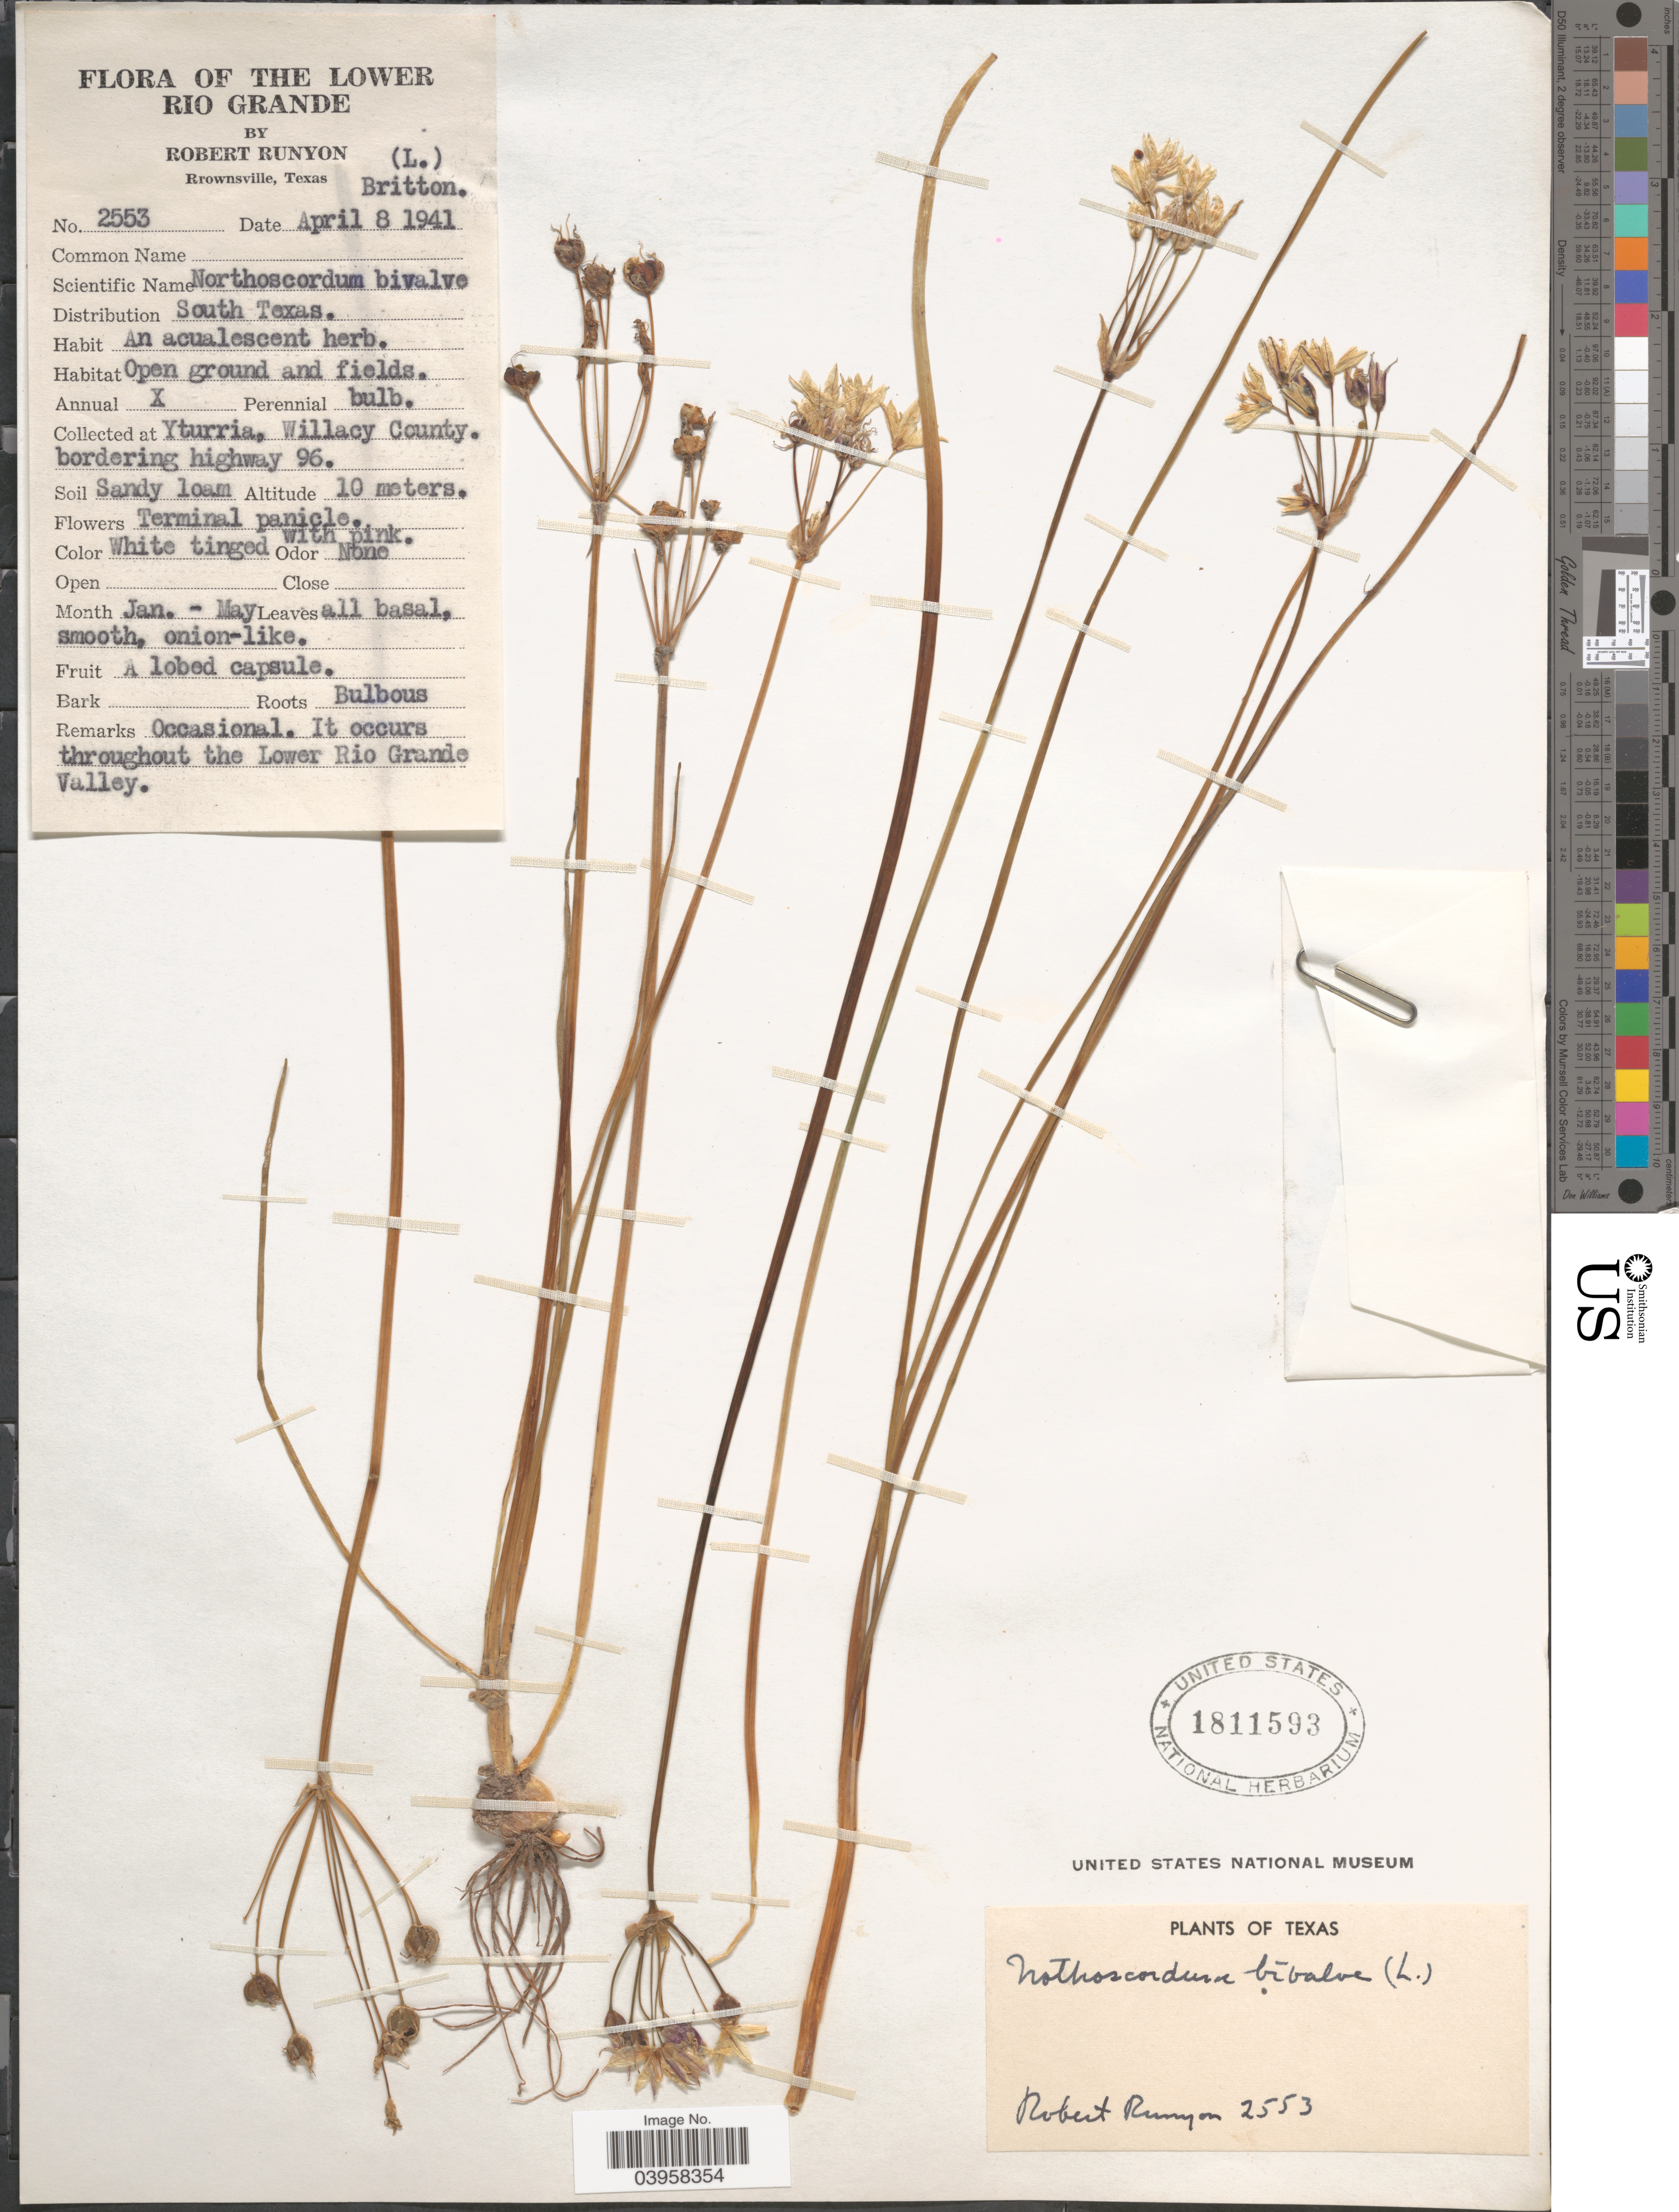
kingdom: Plantae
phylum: Tracheophyta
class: Liliopsida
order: Asparagales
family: Amaryllidaceae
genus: Nothoscordum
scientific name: Nothoscordum bivalve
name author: (L.) Britton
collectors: R. Runyon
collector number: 2553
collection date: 1941-04-08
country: United States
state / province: Texas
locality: The lower Rio Grande. Yturria, Willacy County. bordering highway 96.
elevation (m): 10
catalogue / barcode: US 1811593